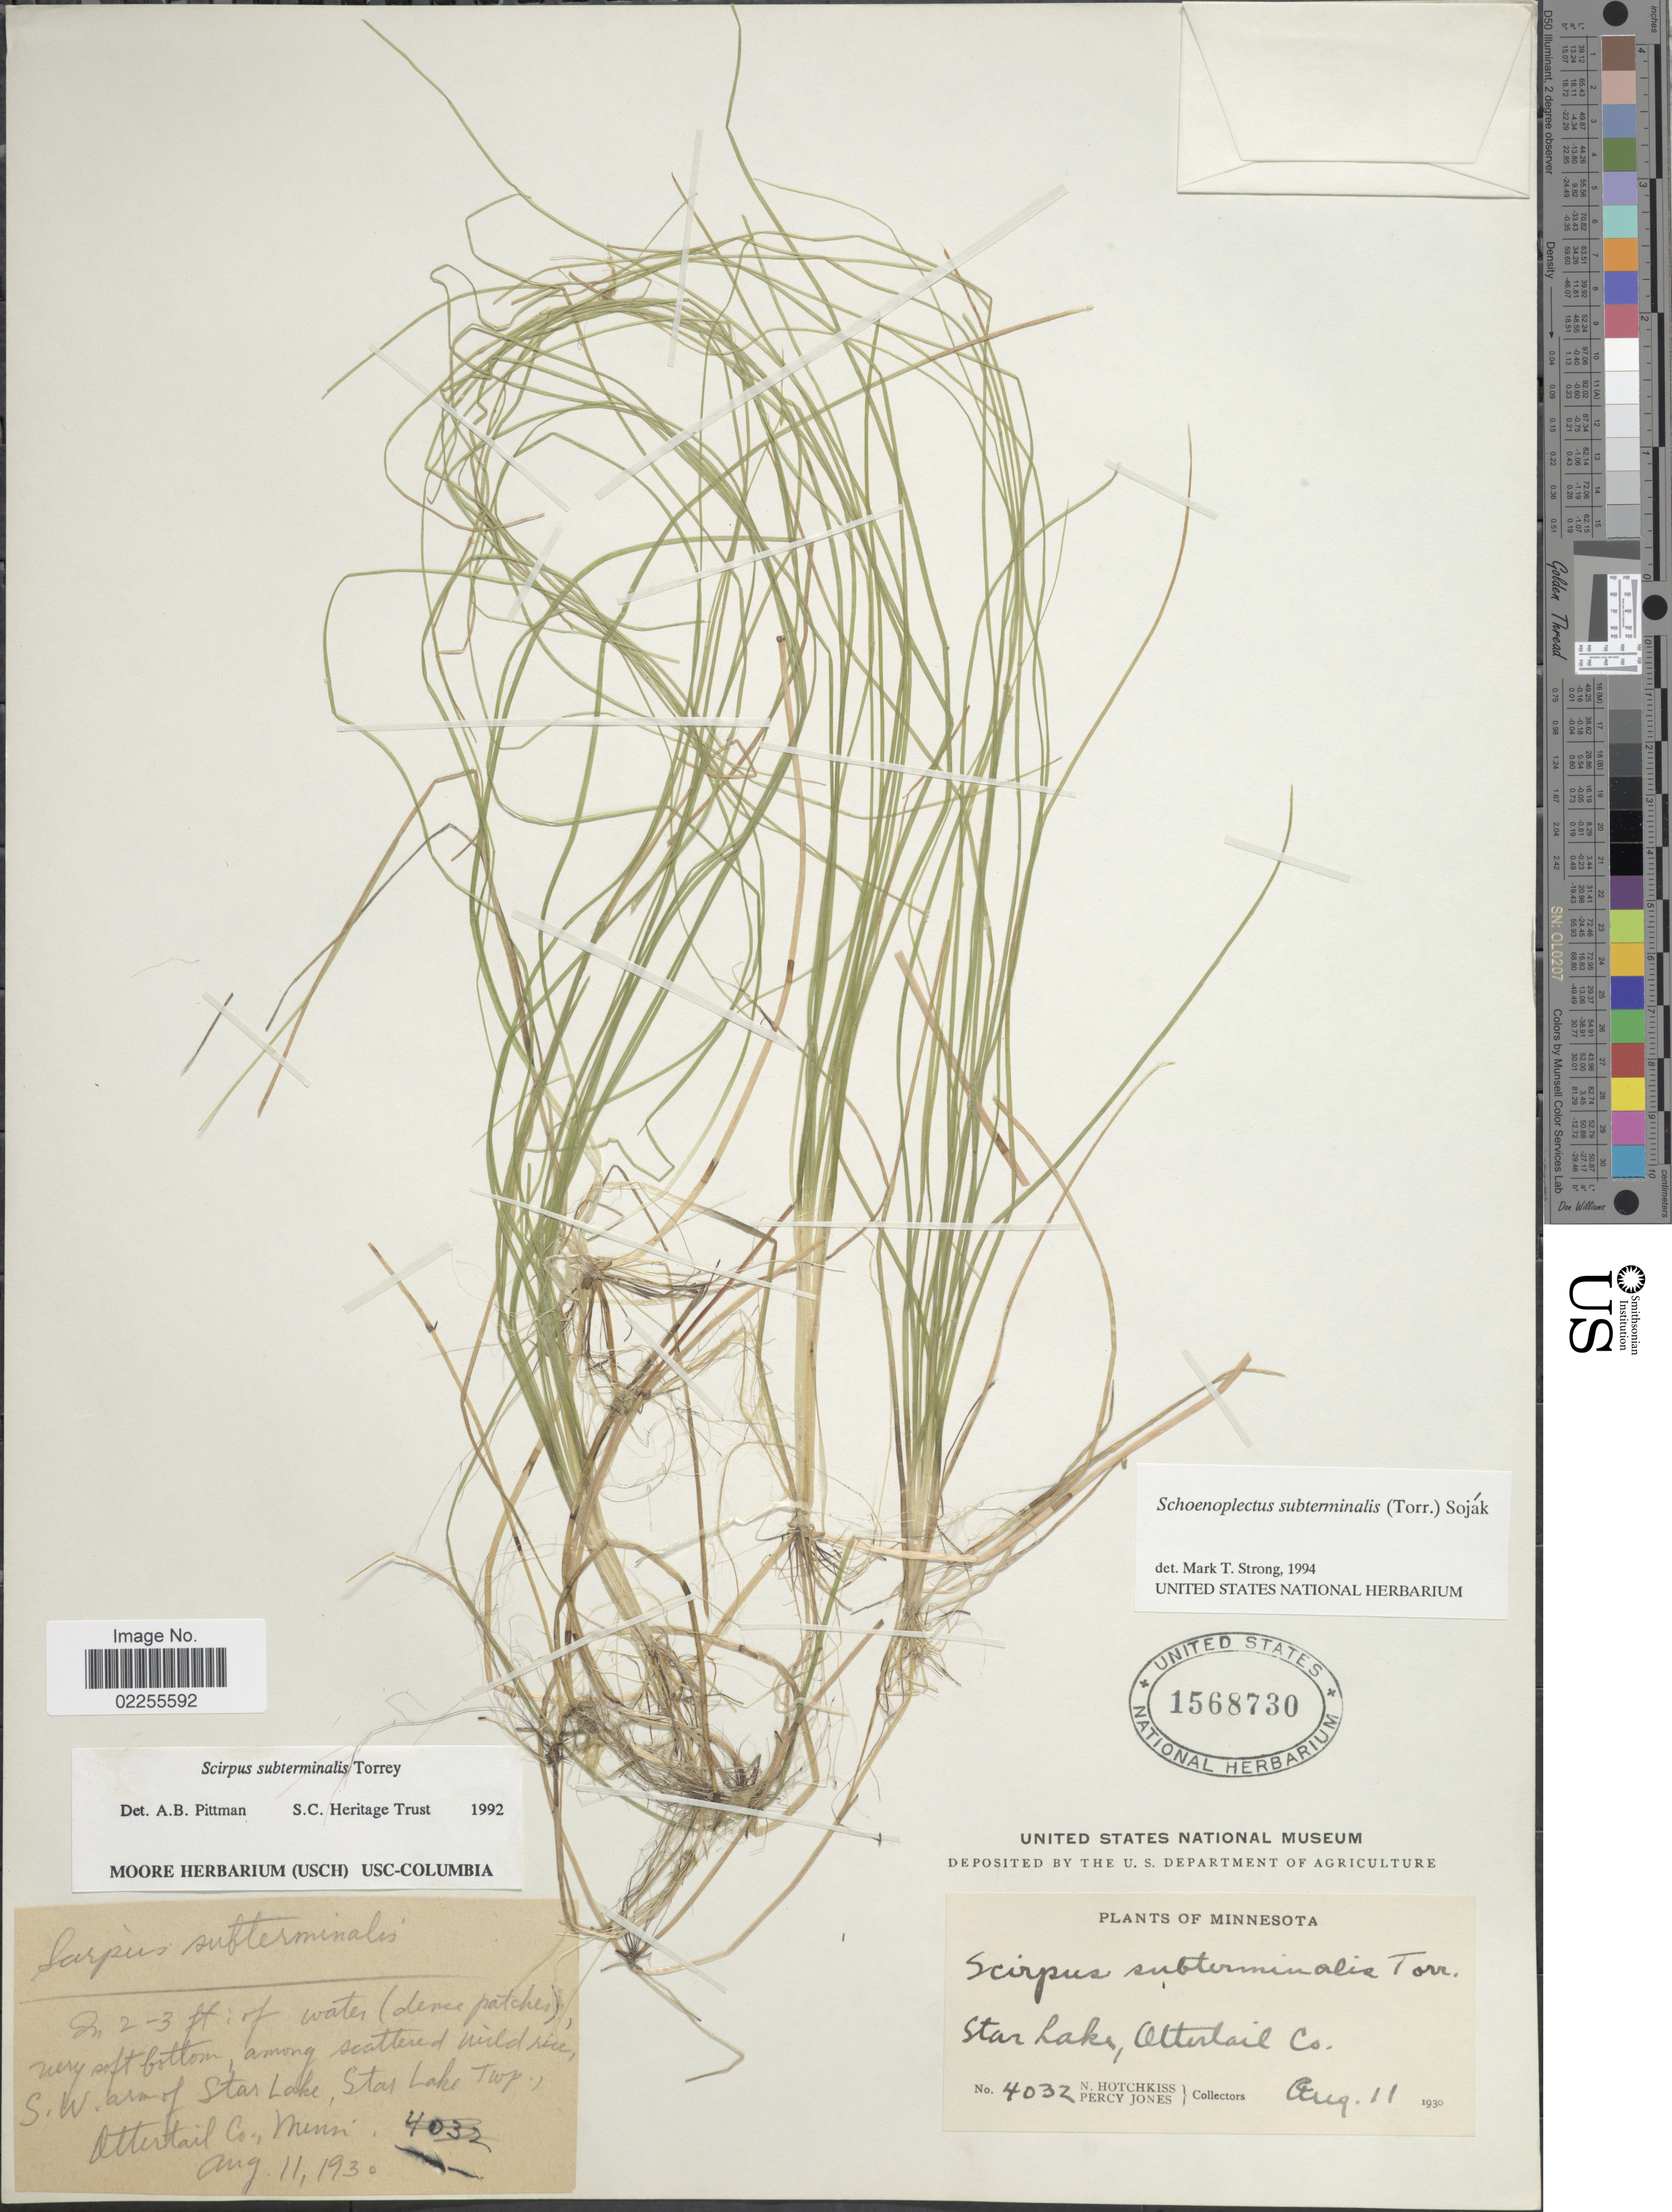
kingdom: Plantae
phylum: Tracheophyta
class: Liliopsida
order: Poales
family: Cyperaceae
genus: Schoenoplectus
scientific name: Schoenoplectus subterminalis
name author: (Torr.) Soják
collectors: N. Hotchkiss & P. Jones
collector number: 4032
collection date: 1930-08-11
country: United States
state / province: Minnesota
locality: Star Lake, Ottertail Co., among scattered wild rice, S.W. area of Star Lake, Star Lake Twp.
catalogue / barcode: US 1568730